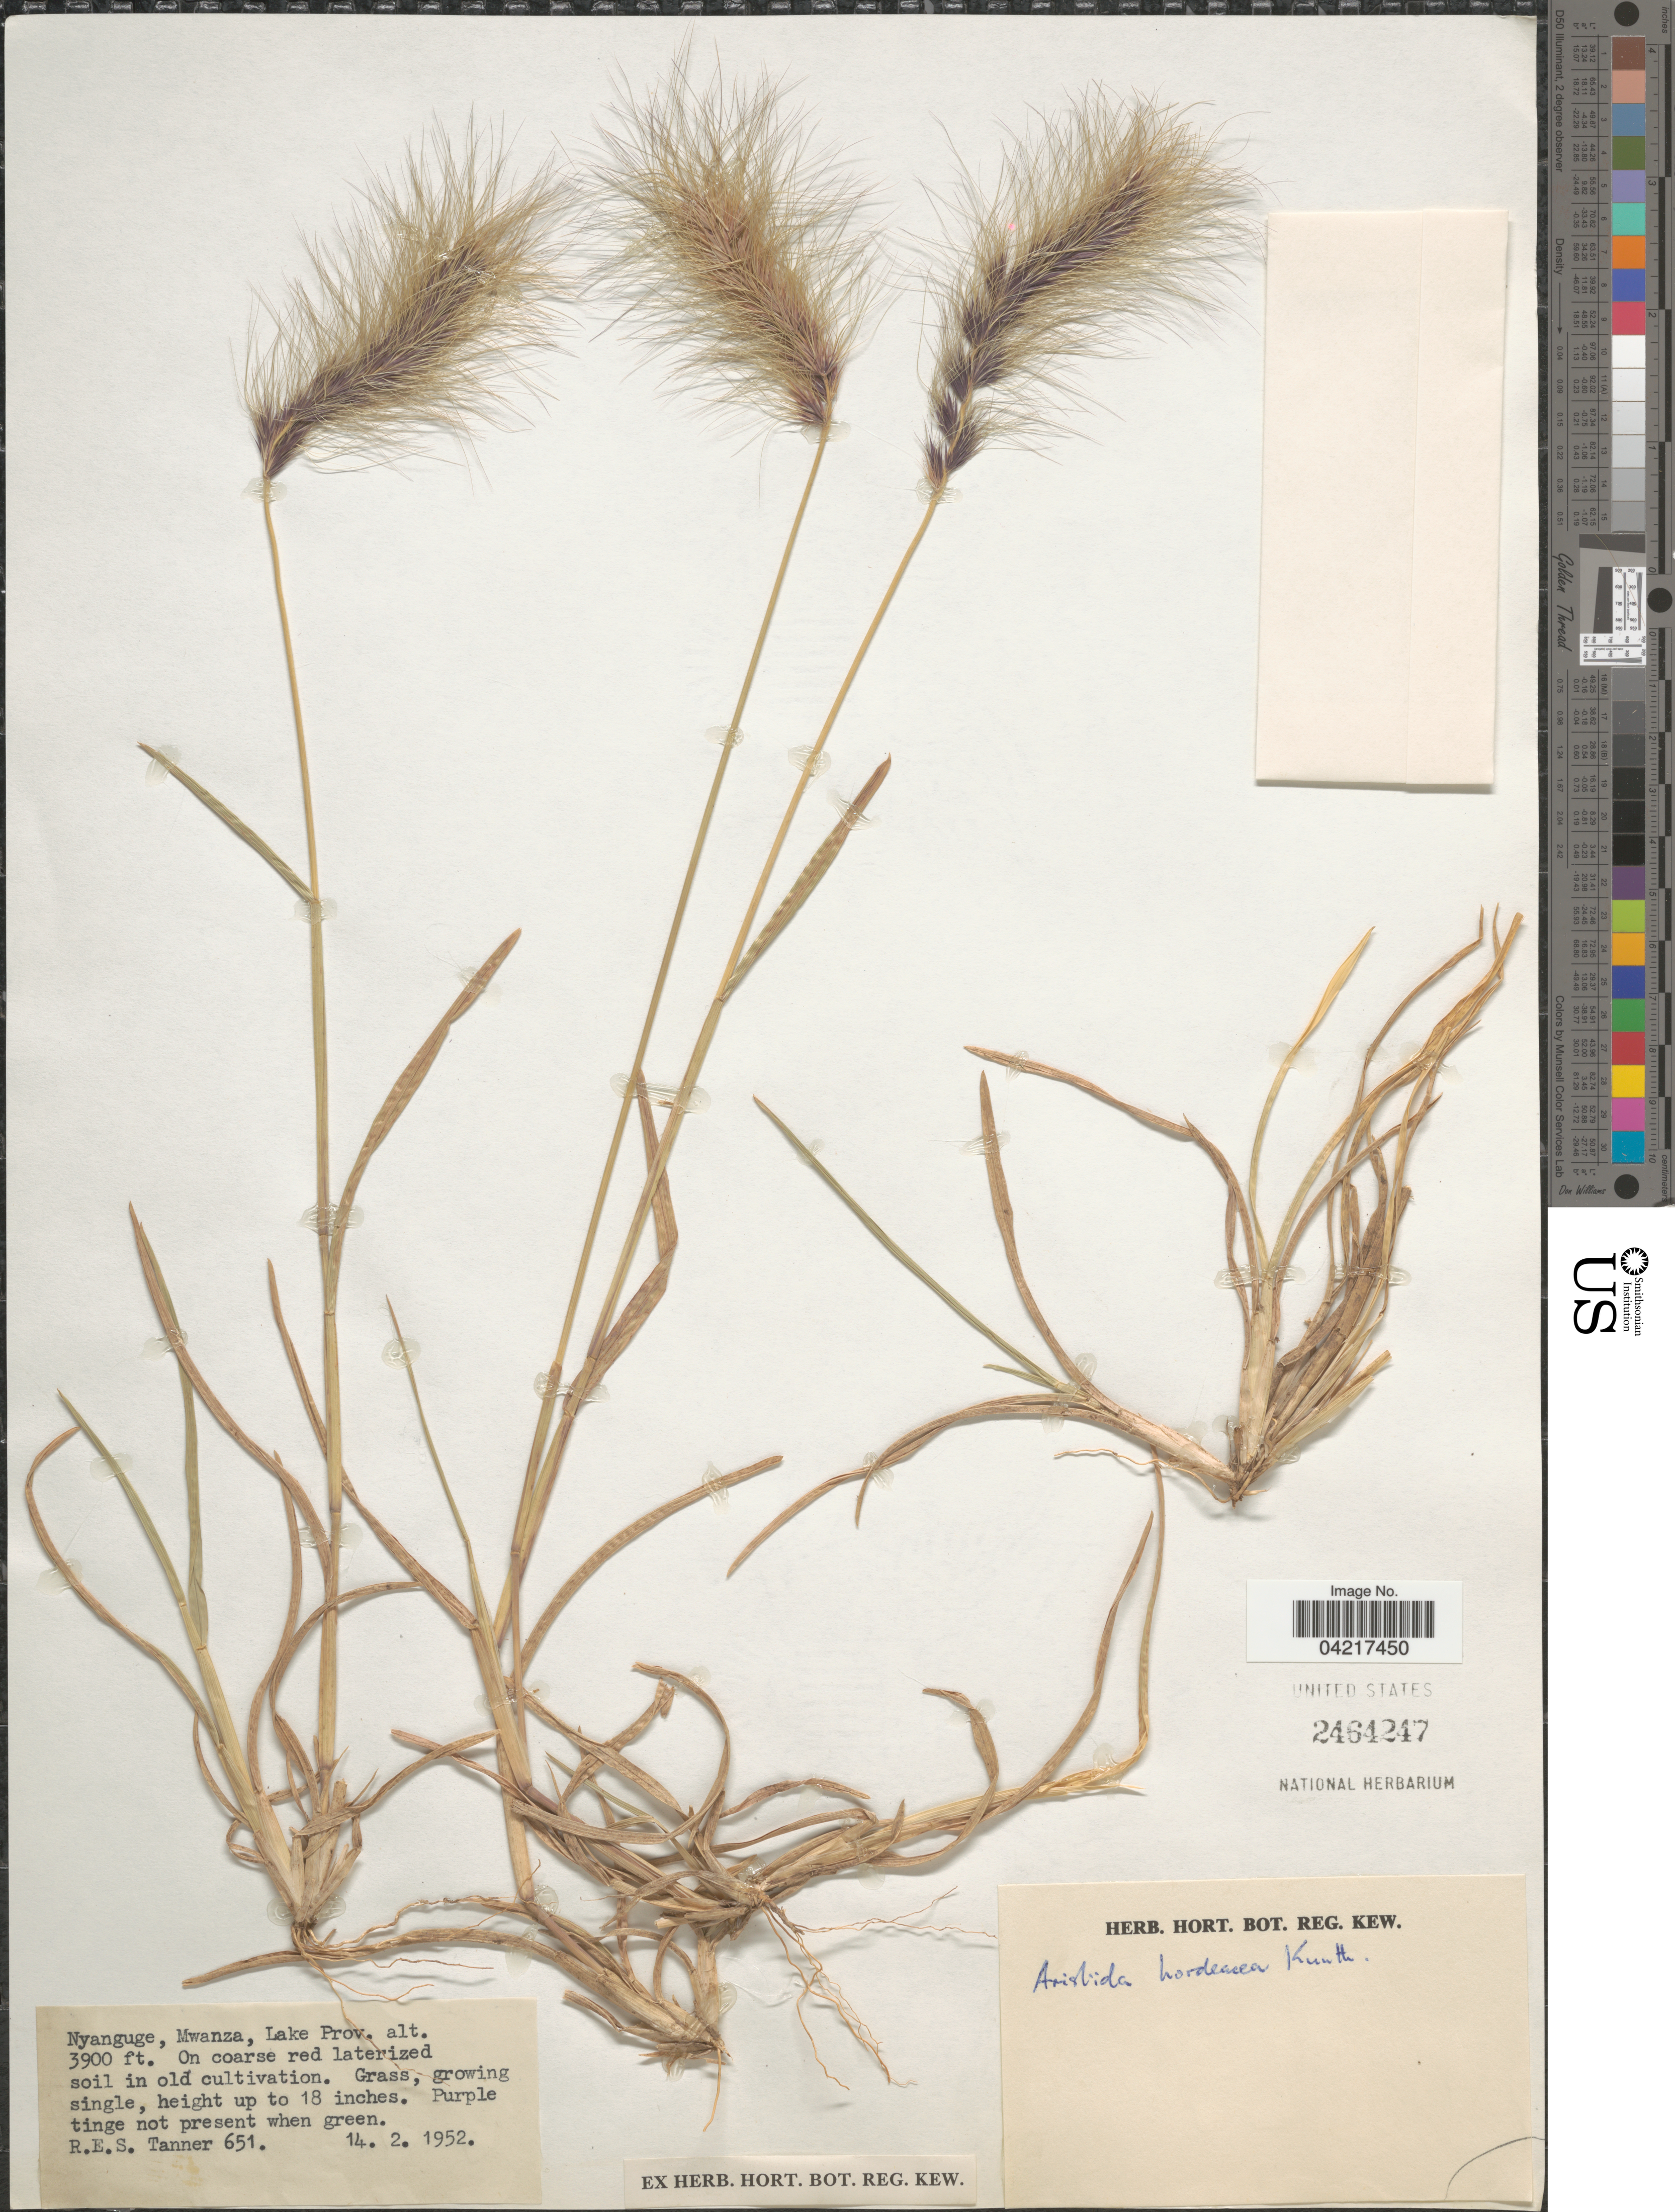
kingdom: Plantae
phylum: Tracheophyta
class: Liliopsida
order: Poales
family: Poaceae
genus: Aristida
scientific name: Aristida hordeacea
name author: Kunth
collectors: R. Tanner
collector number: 651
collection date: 1952-02-14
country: Tanzania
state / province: Mwanza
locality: Nyanguge, Lake Prov.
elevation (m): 1189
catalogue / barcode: US 2464247